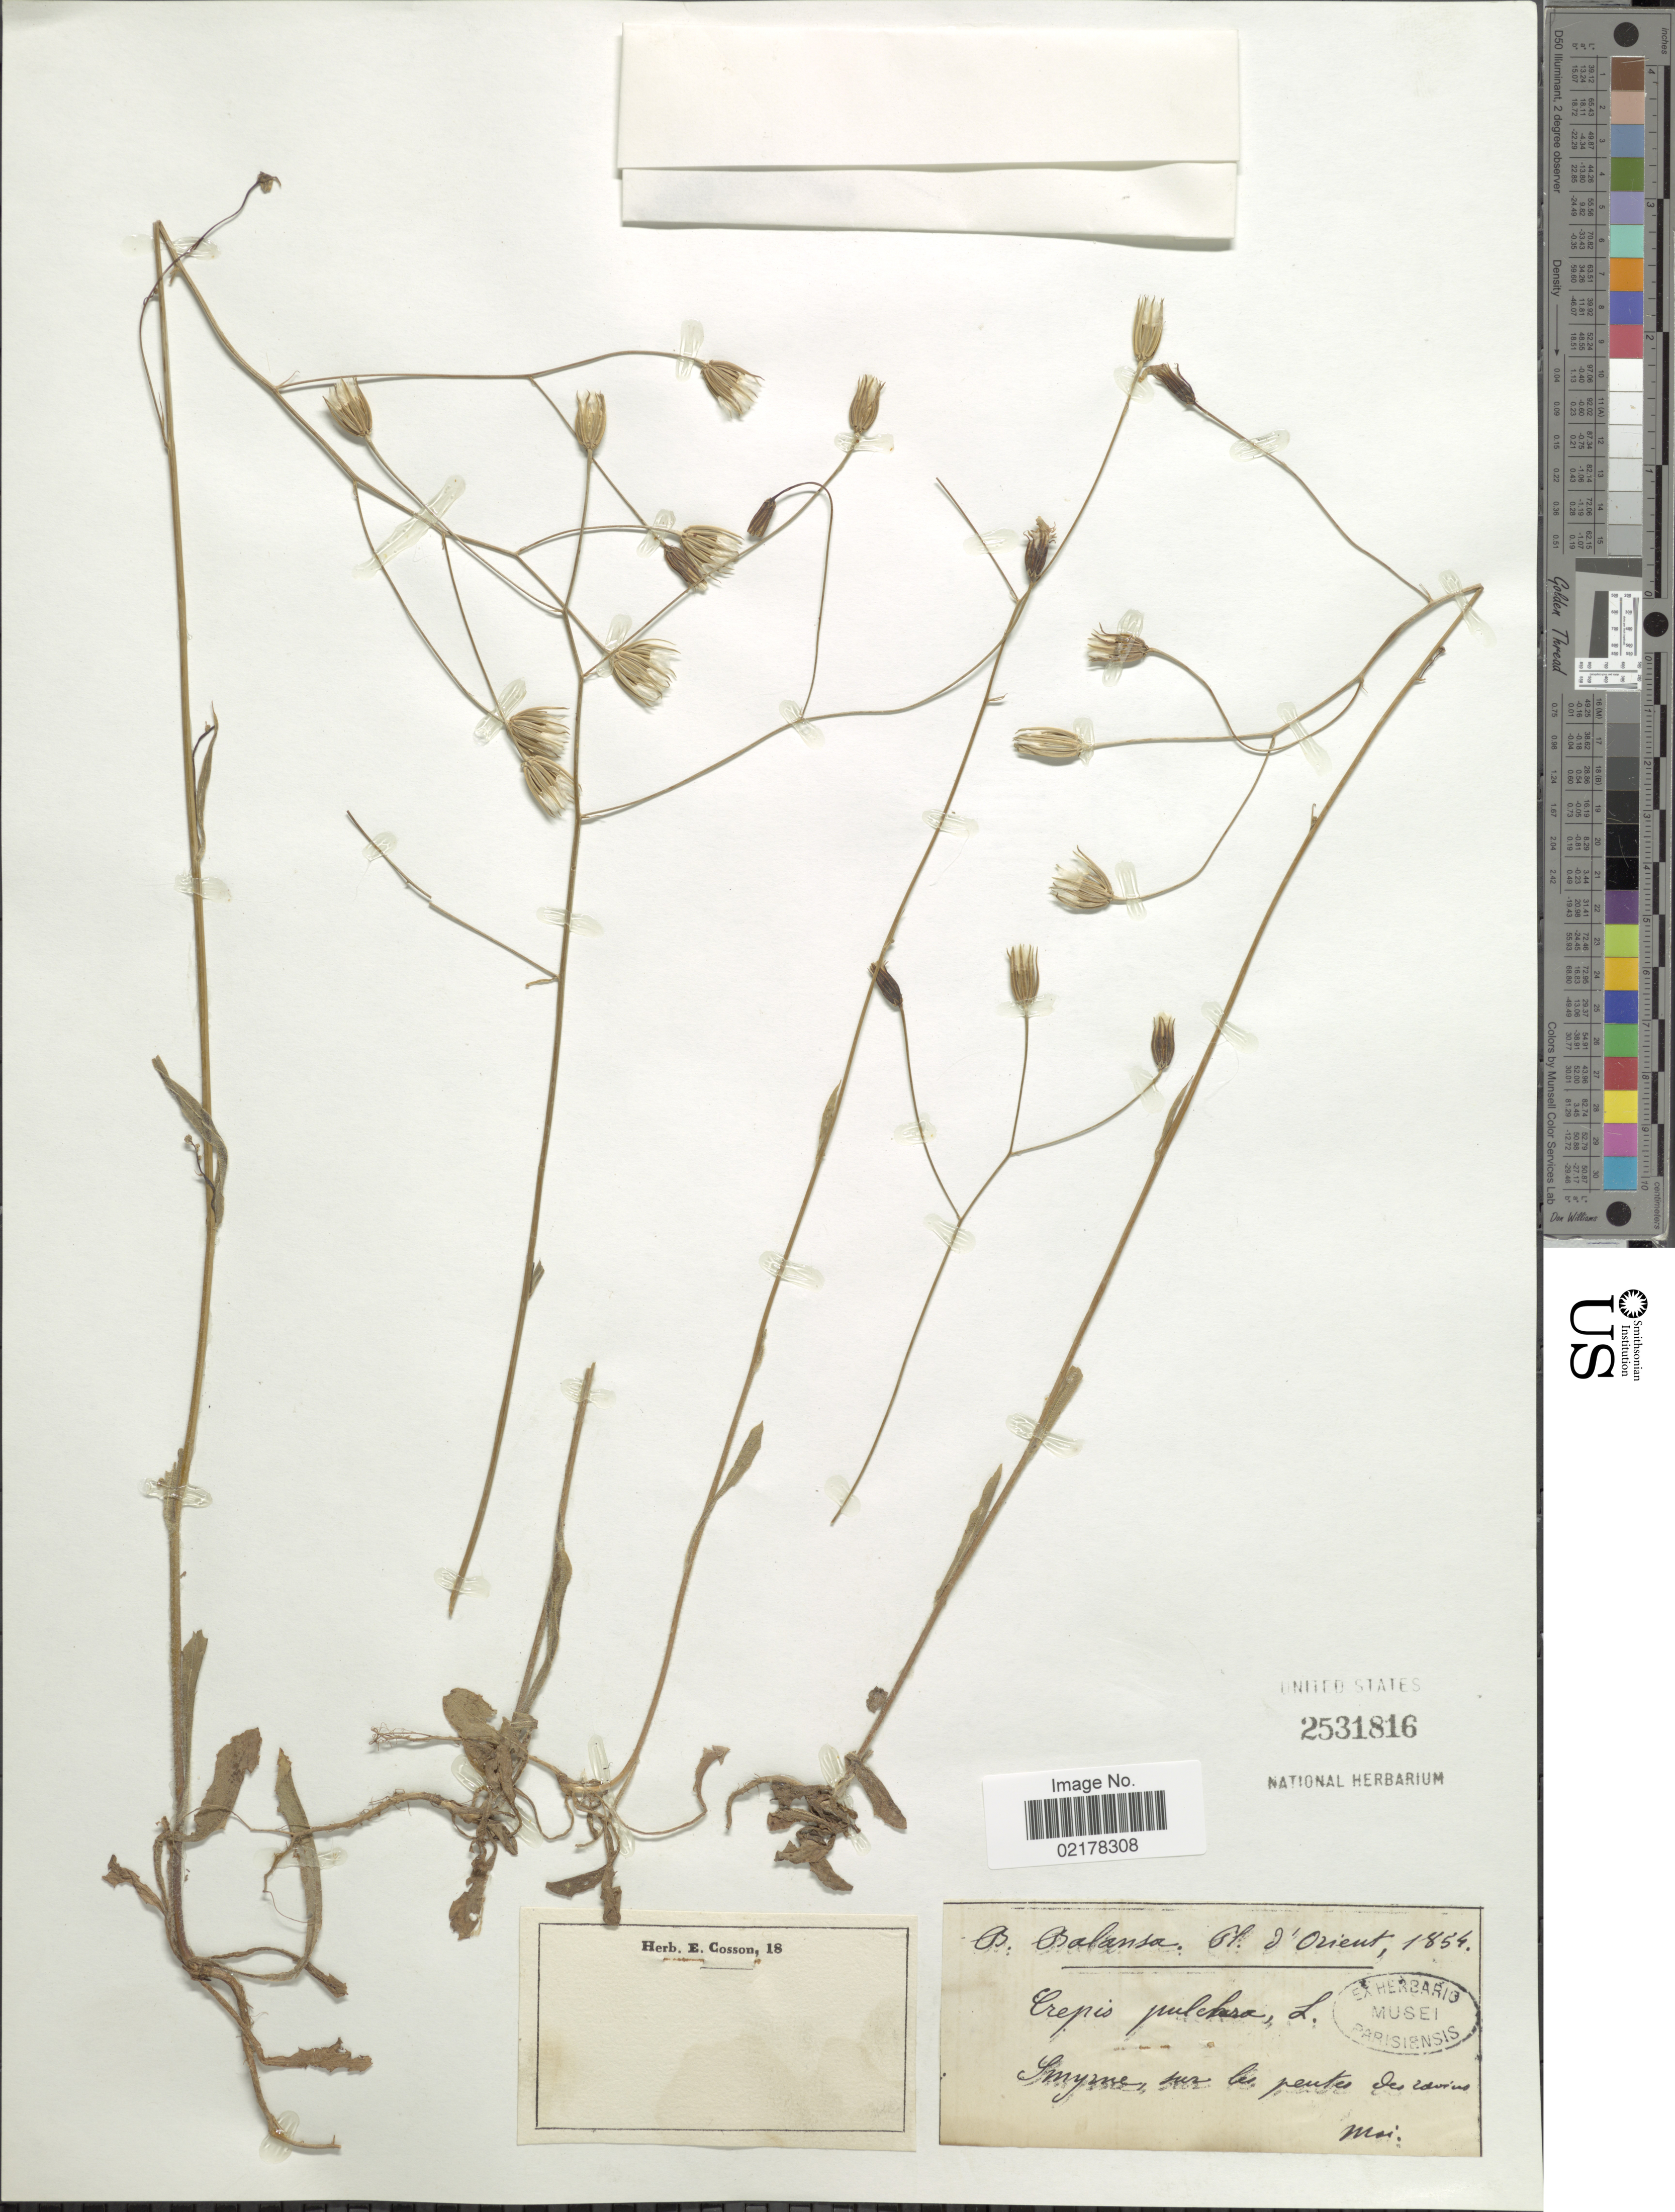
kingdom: Plantae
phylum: Tracheophyta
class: Magnoliopsida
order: Asterales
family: Asteraceae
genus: Crepis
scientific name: Crepis pulchra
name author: L.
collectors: B. Balansa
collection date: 1854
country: Turkey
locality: Smyrna sur les peutes des ravine [interpreted]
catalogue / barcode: US 2531816